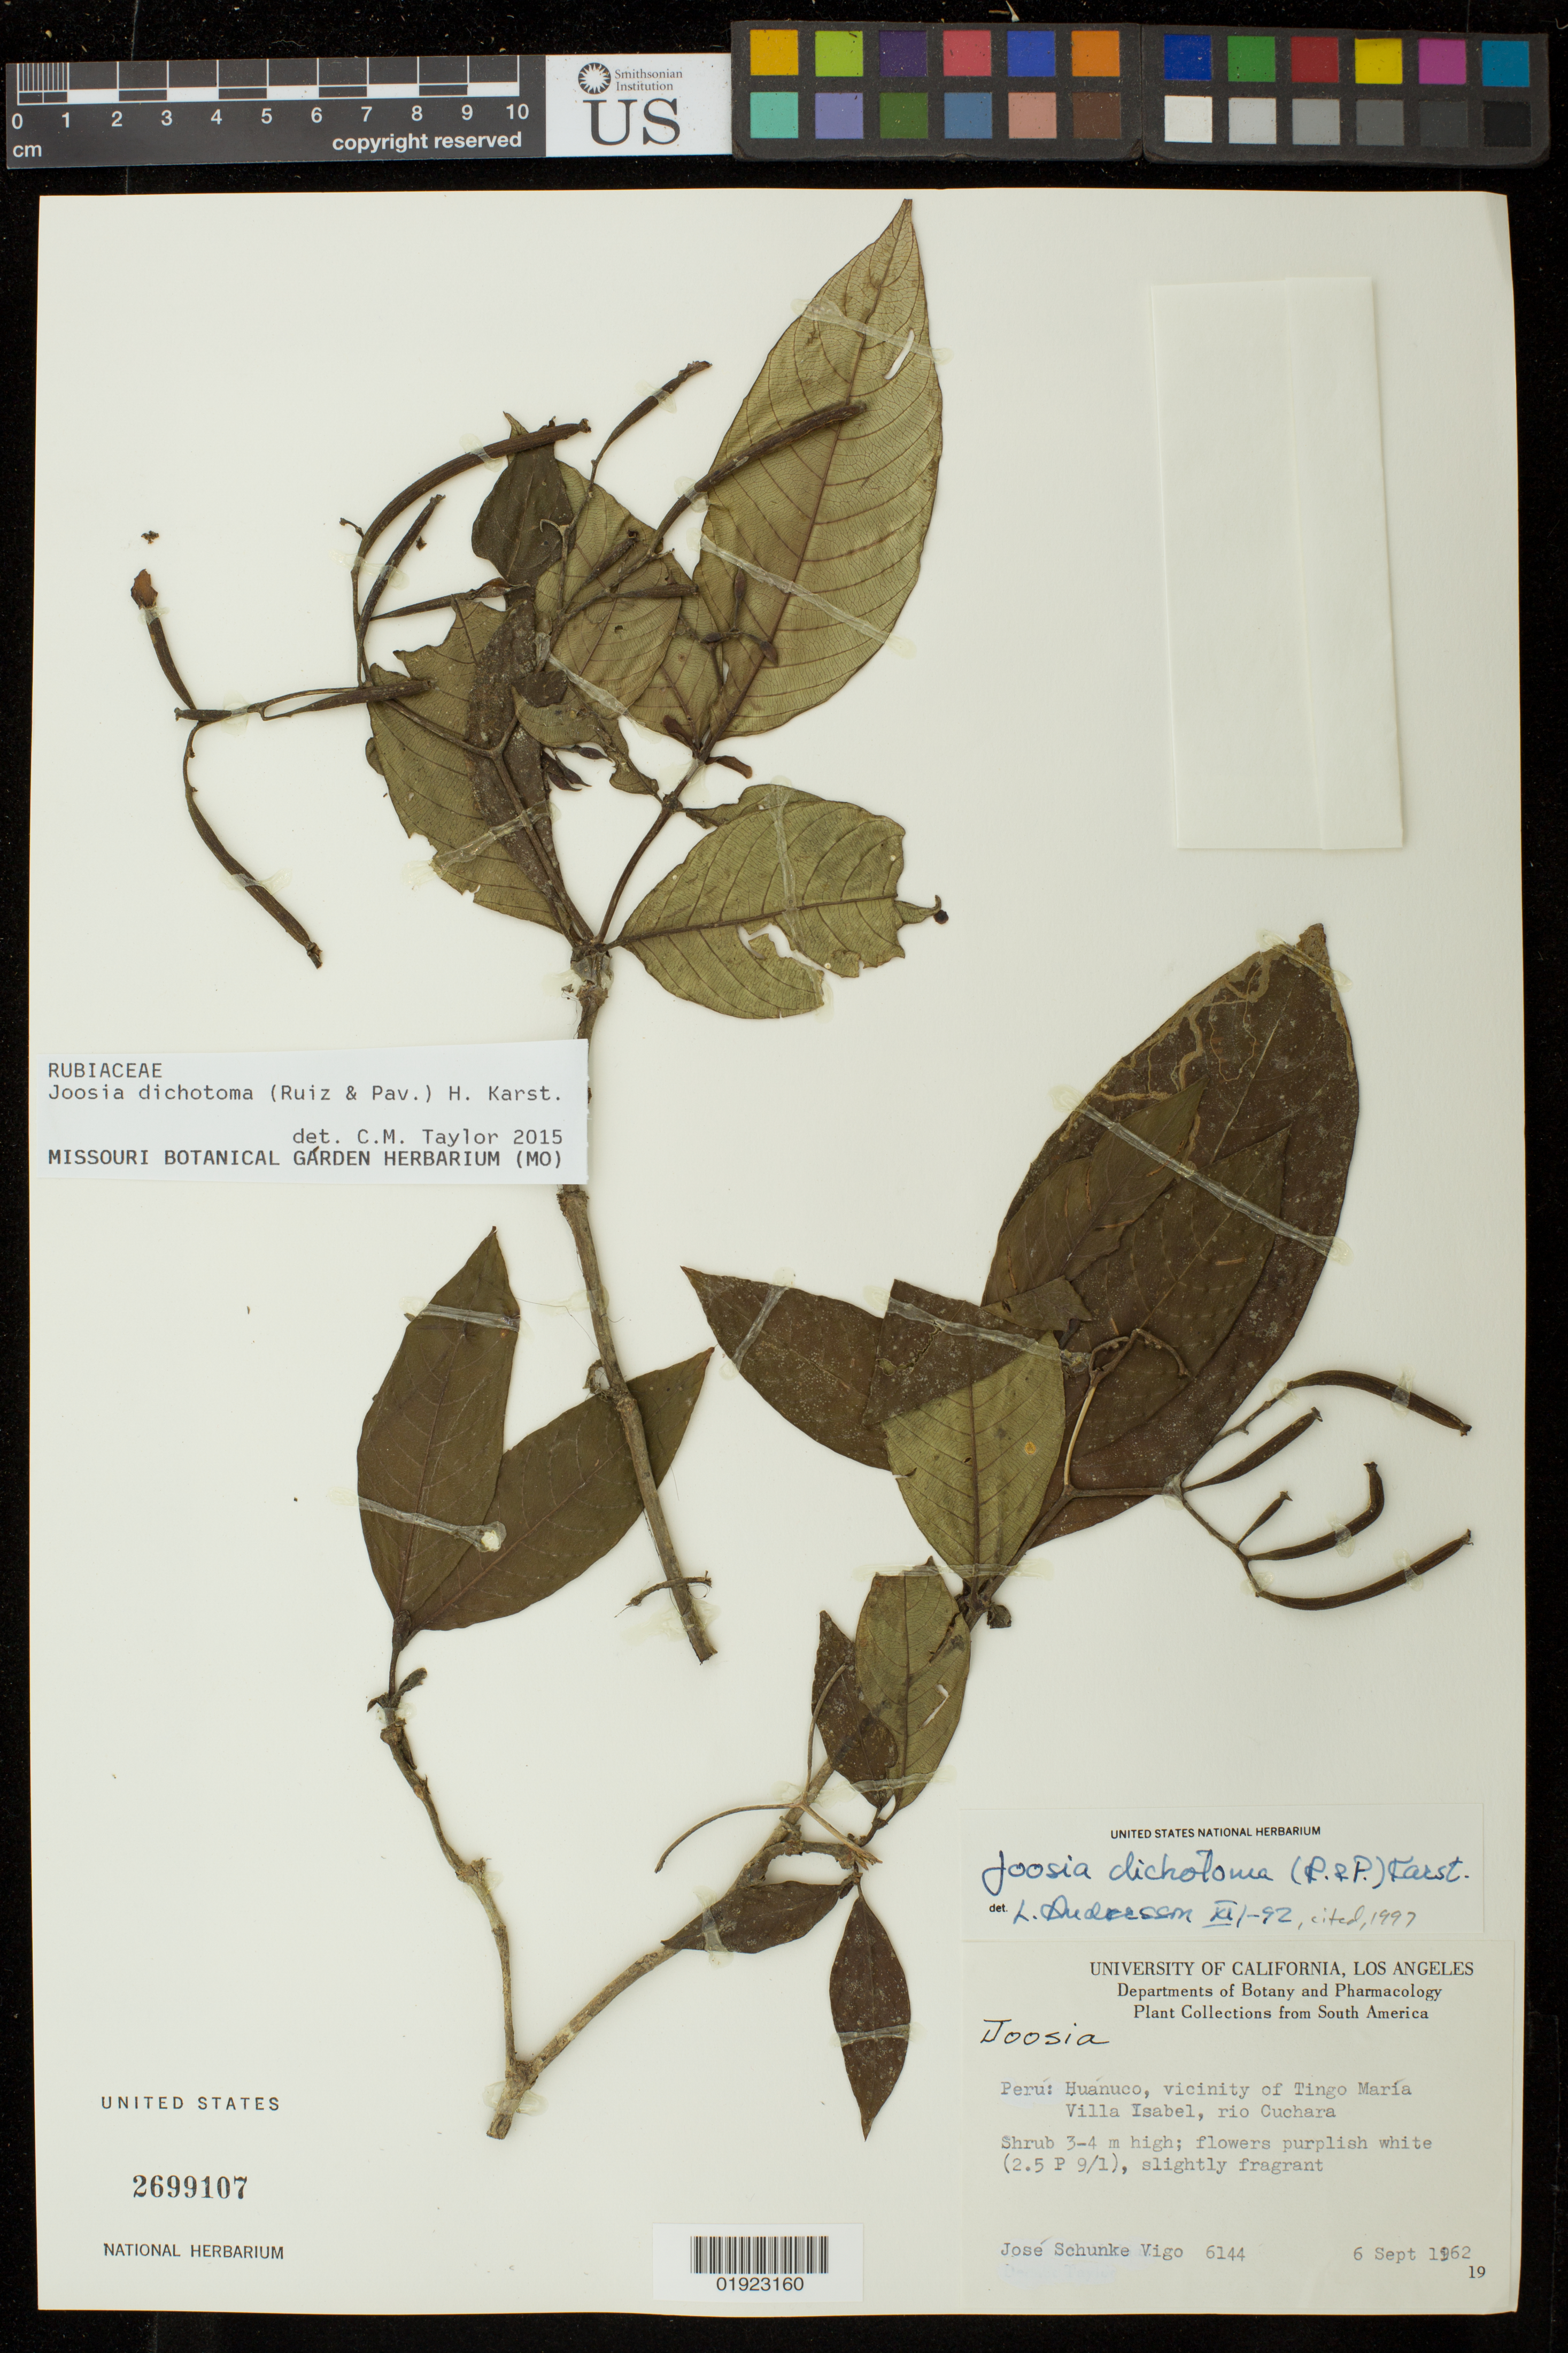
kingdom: Plantae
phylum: Tracheophyta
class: Magnoliopsida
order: Gentianales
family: Rubiaceae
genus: Joosia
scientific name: Joosia dichotoma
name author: (Ruiz & Pav.) H. Karst.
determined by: Taylor, Charlotte M.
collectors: J. Schunke Vigo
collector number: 6144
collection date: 1962-09-06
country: Peru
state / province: Huanuco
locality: VIcinity of Tingo Maria Villa Isabel, rio Cuchara.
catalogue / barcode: US 2699107